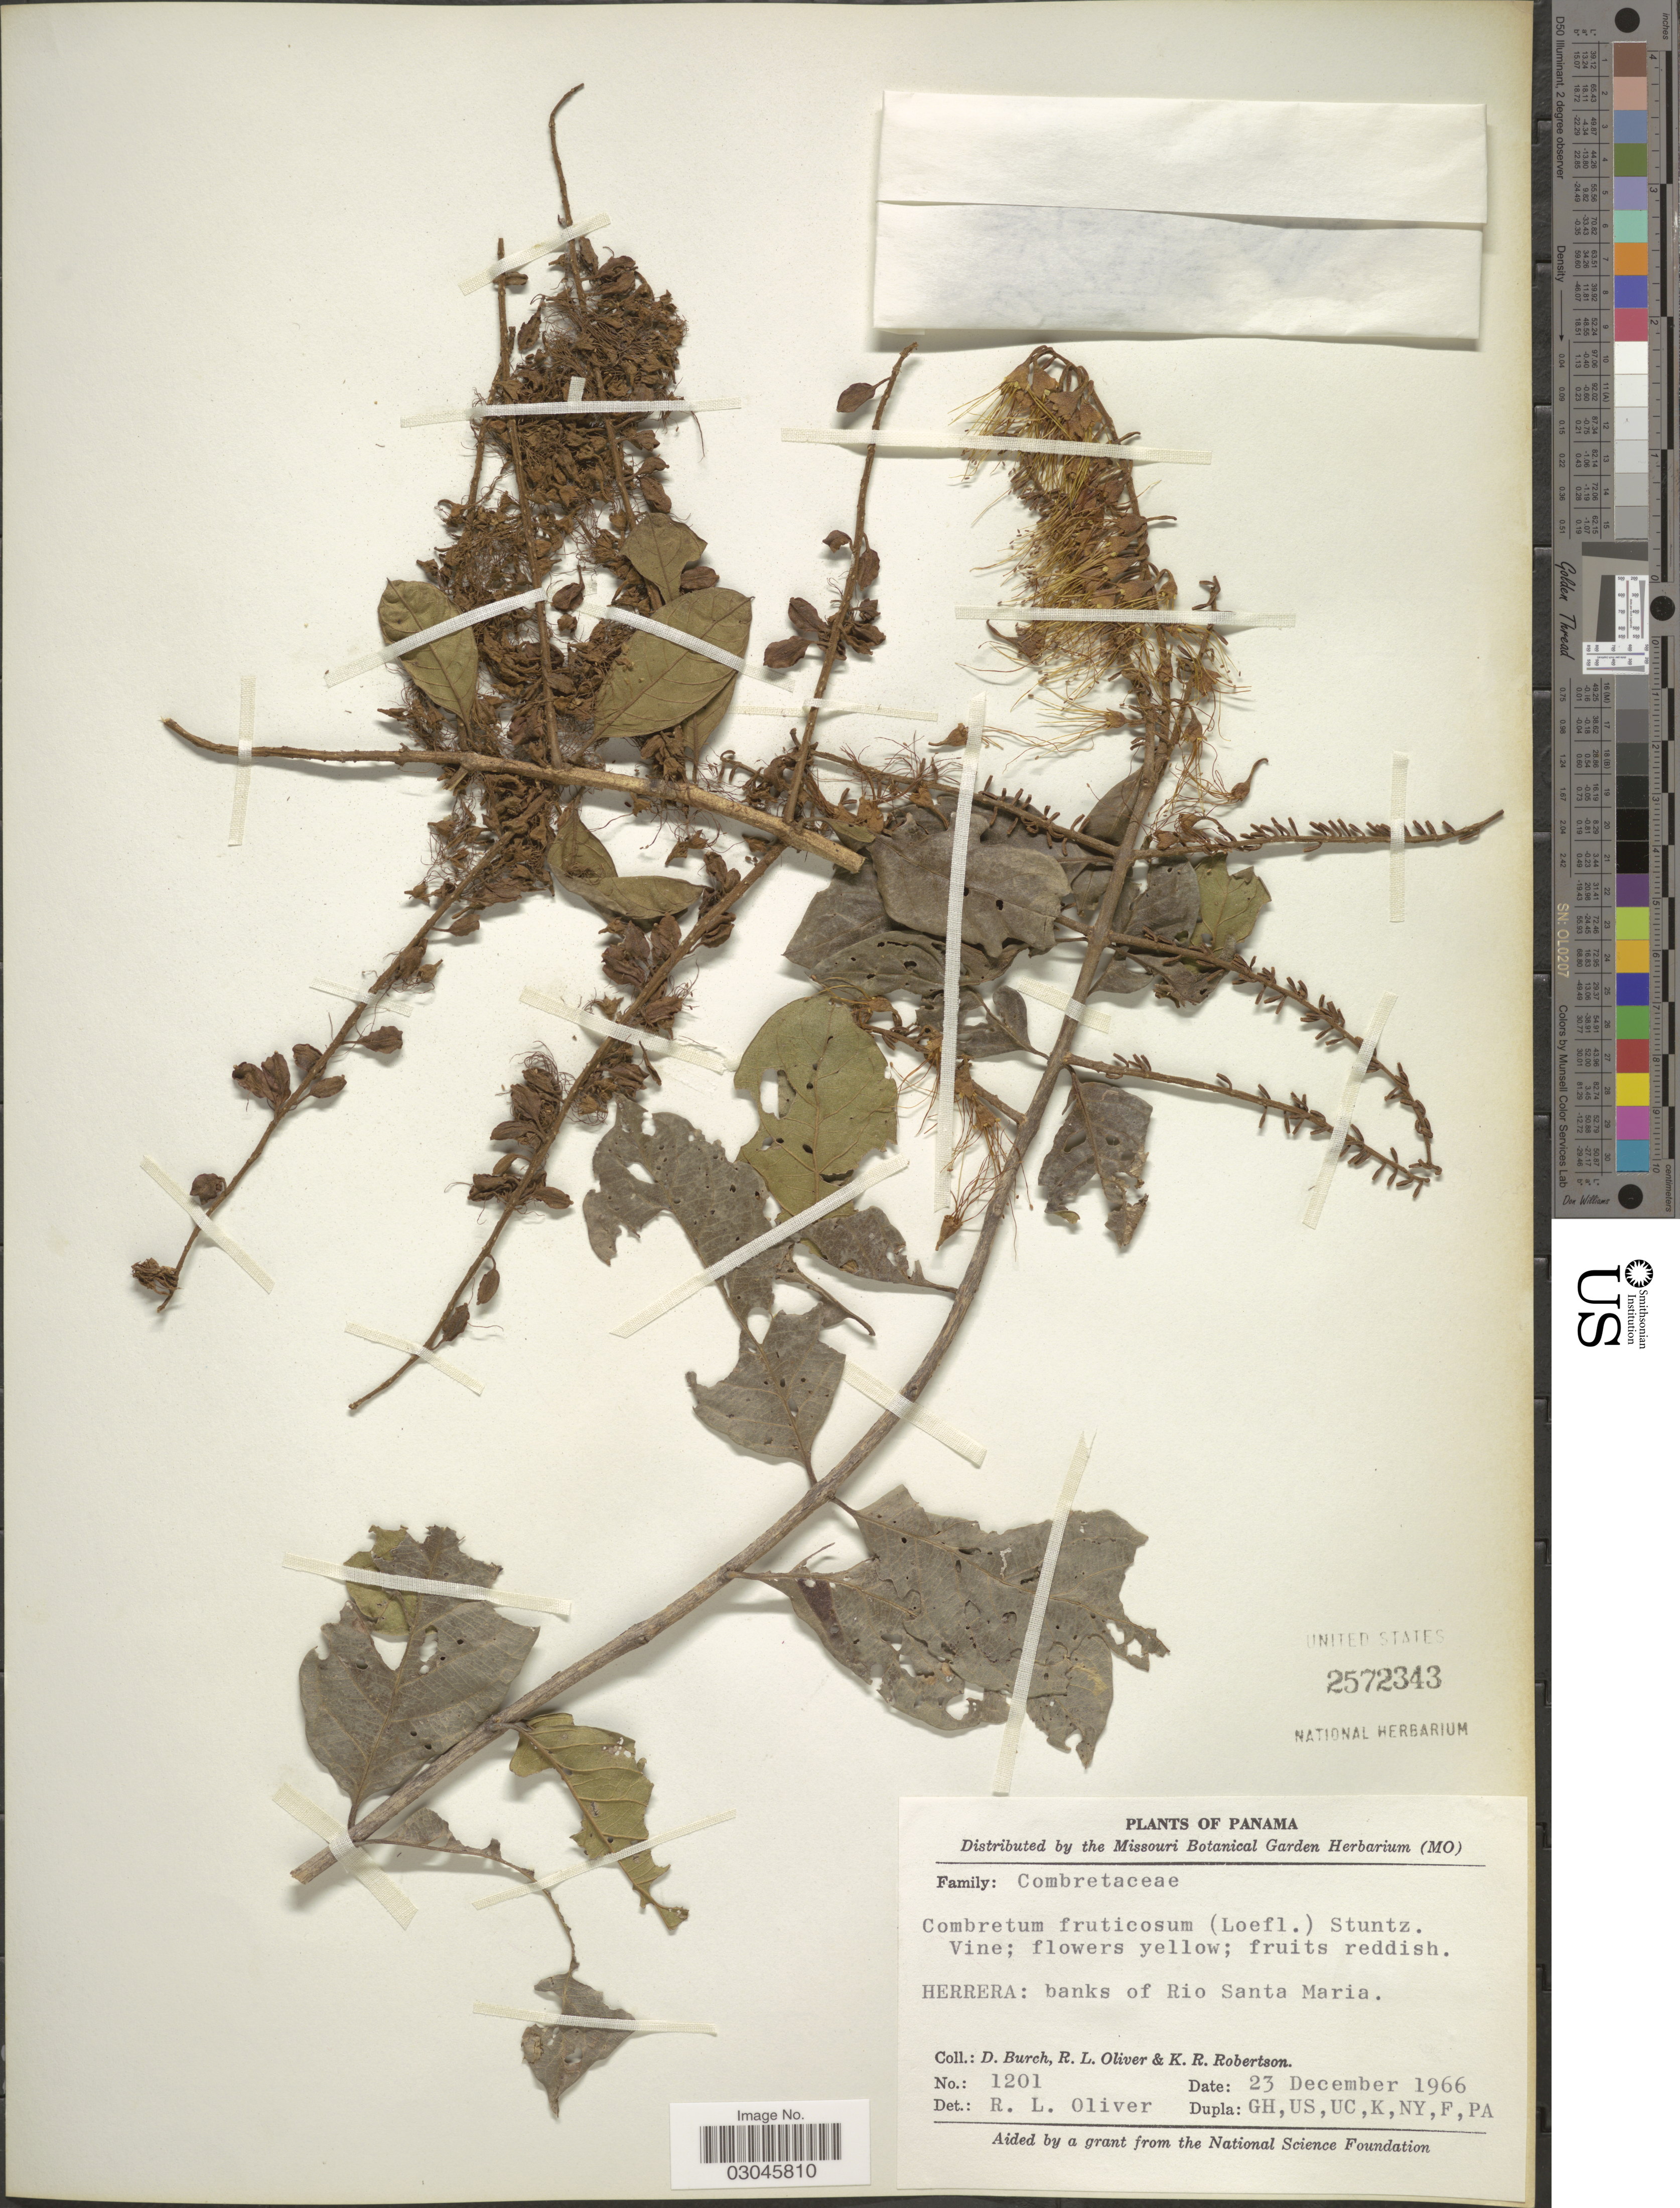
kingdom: Plantae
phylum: Tracheophyta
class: Magnoliopsida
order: Myrtales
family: Combretaceae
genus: Combretum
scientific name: Combretum fruticosum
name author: (Loefl.) Stuntz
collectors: D. Burch, R. Oliver & K. Robertson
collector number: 1201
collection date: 1966-12-23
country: Panama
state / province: Herrera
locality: Banks of Rio Santa Maria.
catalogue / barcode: US 2572343